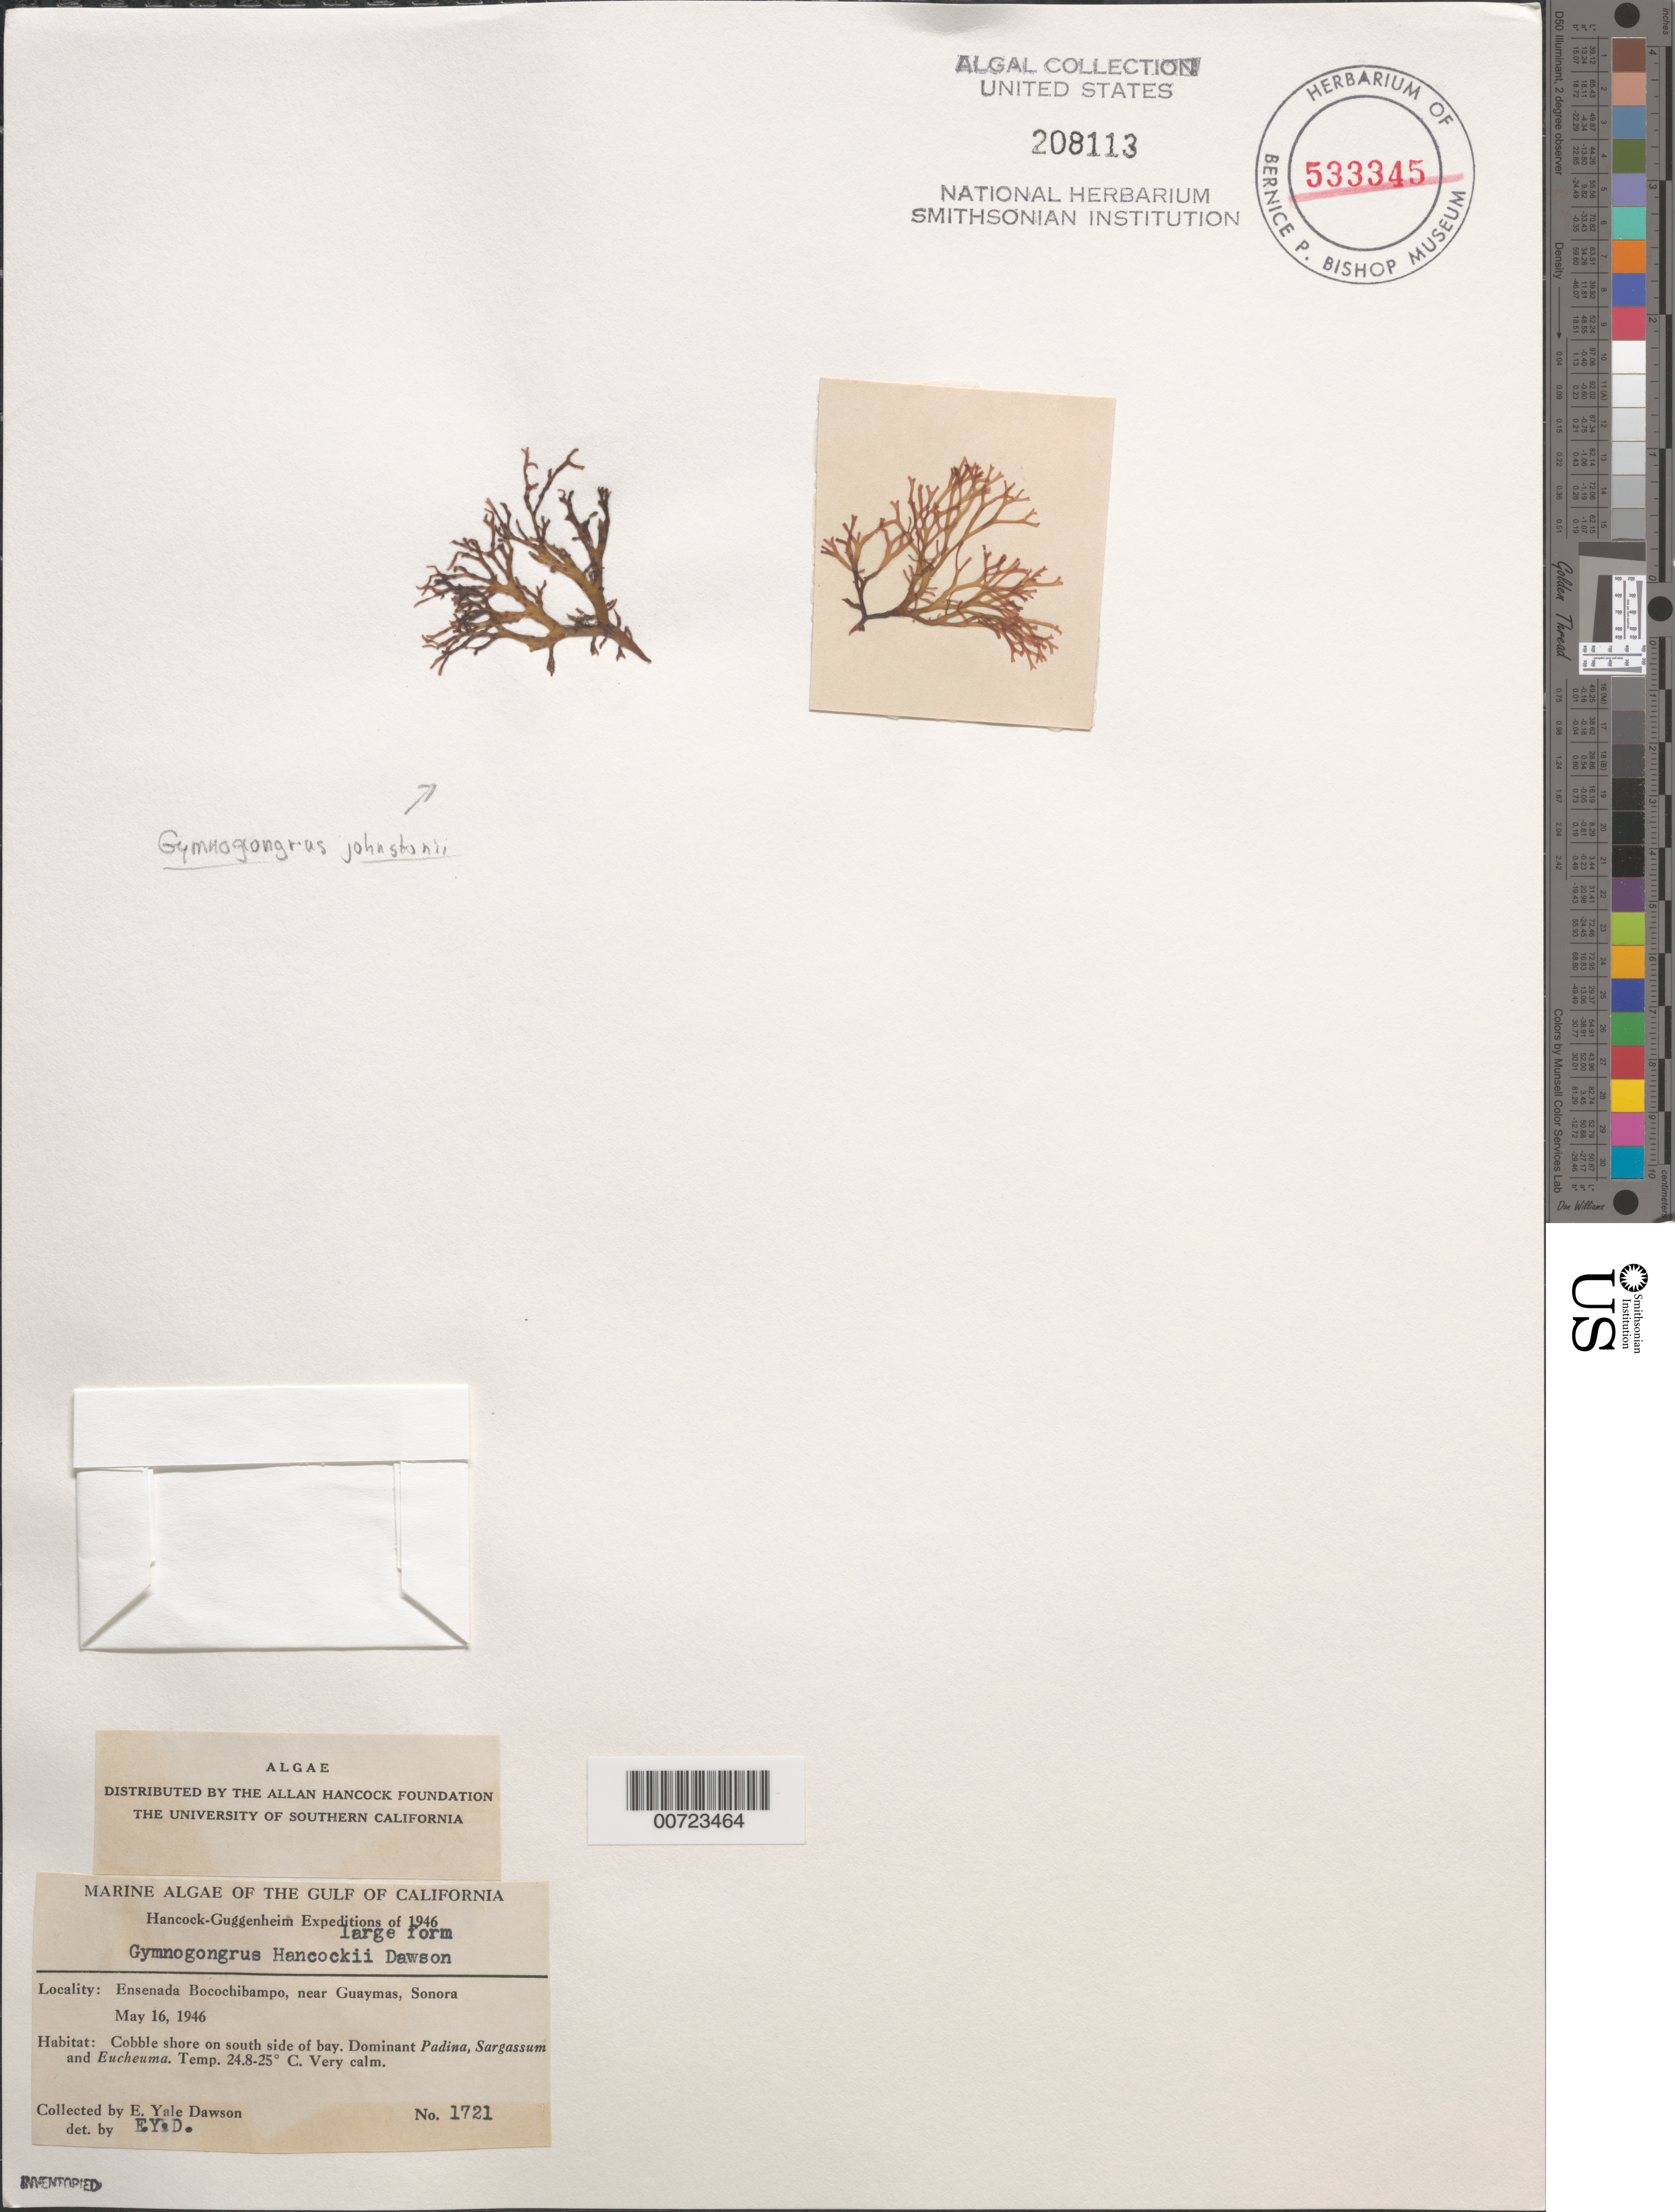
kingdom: Plantae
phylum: Rhodophyta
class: Florideophyceae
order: Gigartinales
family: Phyllophoraceae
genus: Ahnfeltiopsis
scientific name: Ahnfeltiopsis hancockii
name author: (E.Y. Dawson) J.N. Norris & Fredericq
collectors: E. Y. Dawson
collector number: EYD 1721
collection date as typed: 16 May 1946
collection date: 1946-05-16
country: Mexico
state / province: Sonora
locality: Ensenada Bocochibampo, near Guaymas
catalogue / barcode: US 208113